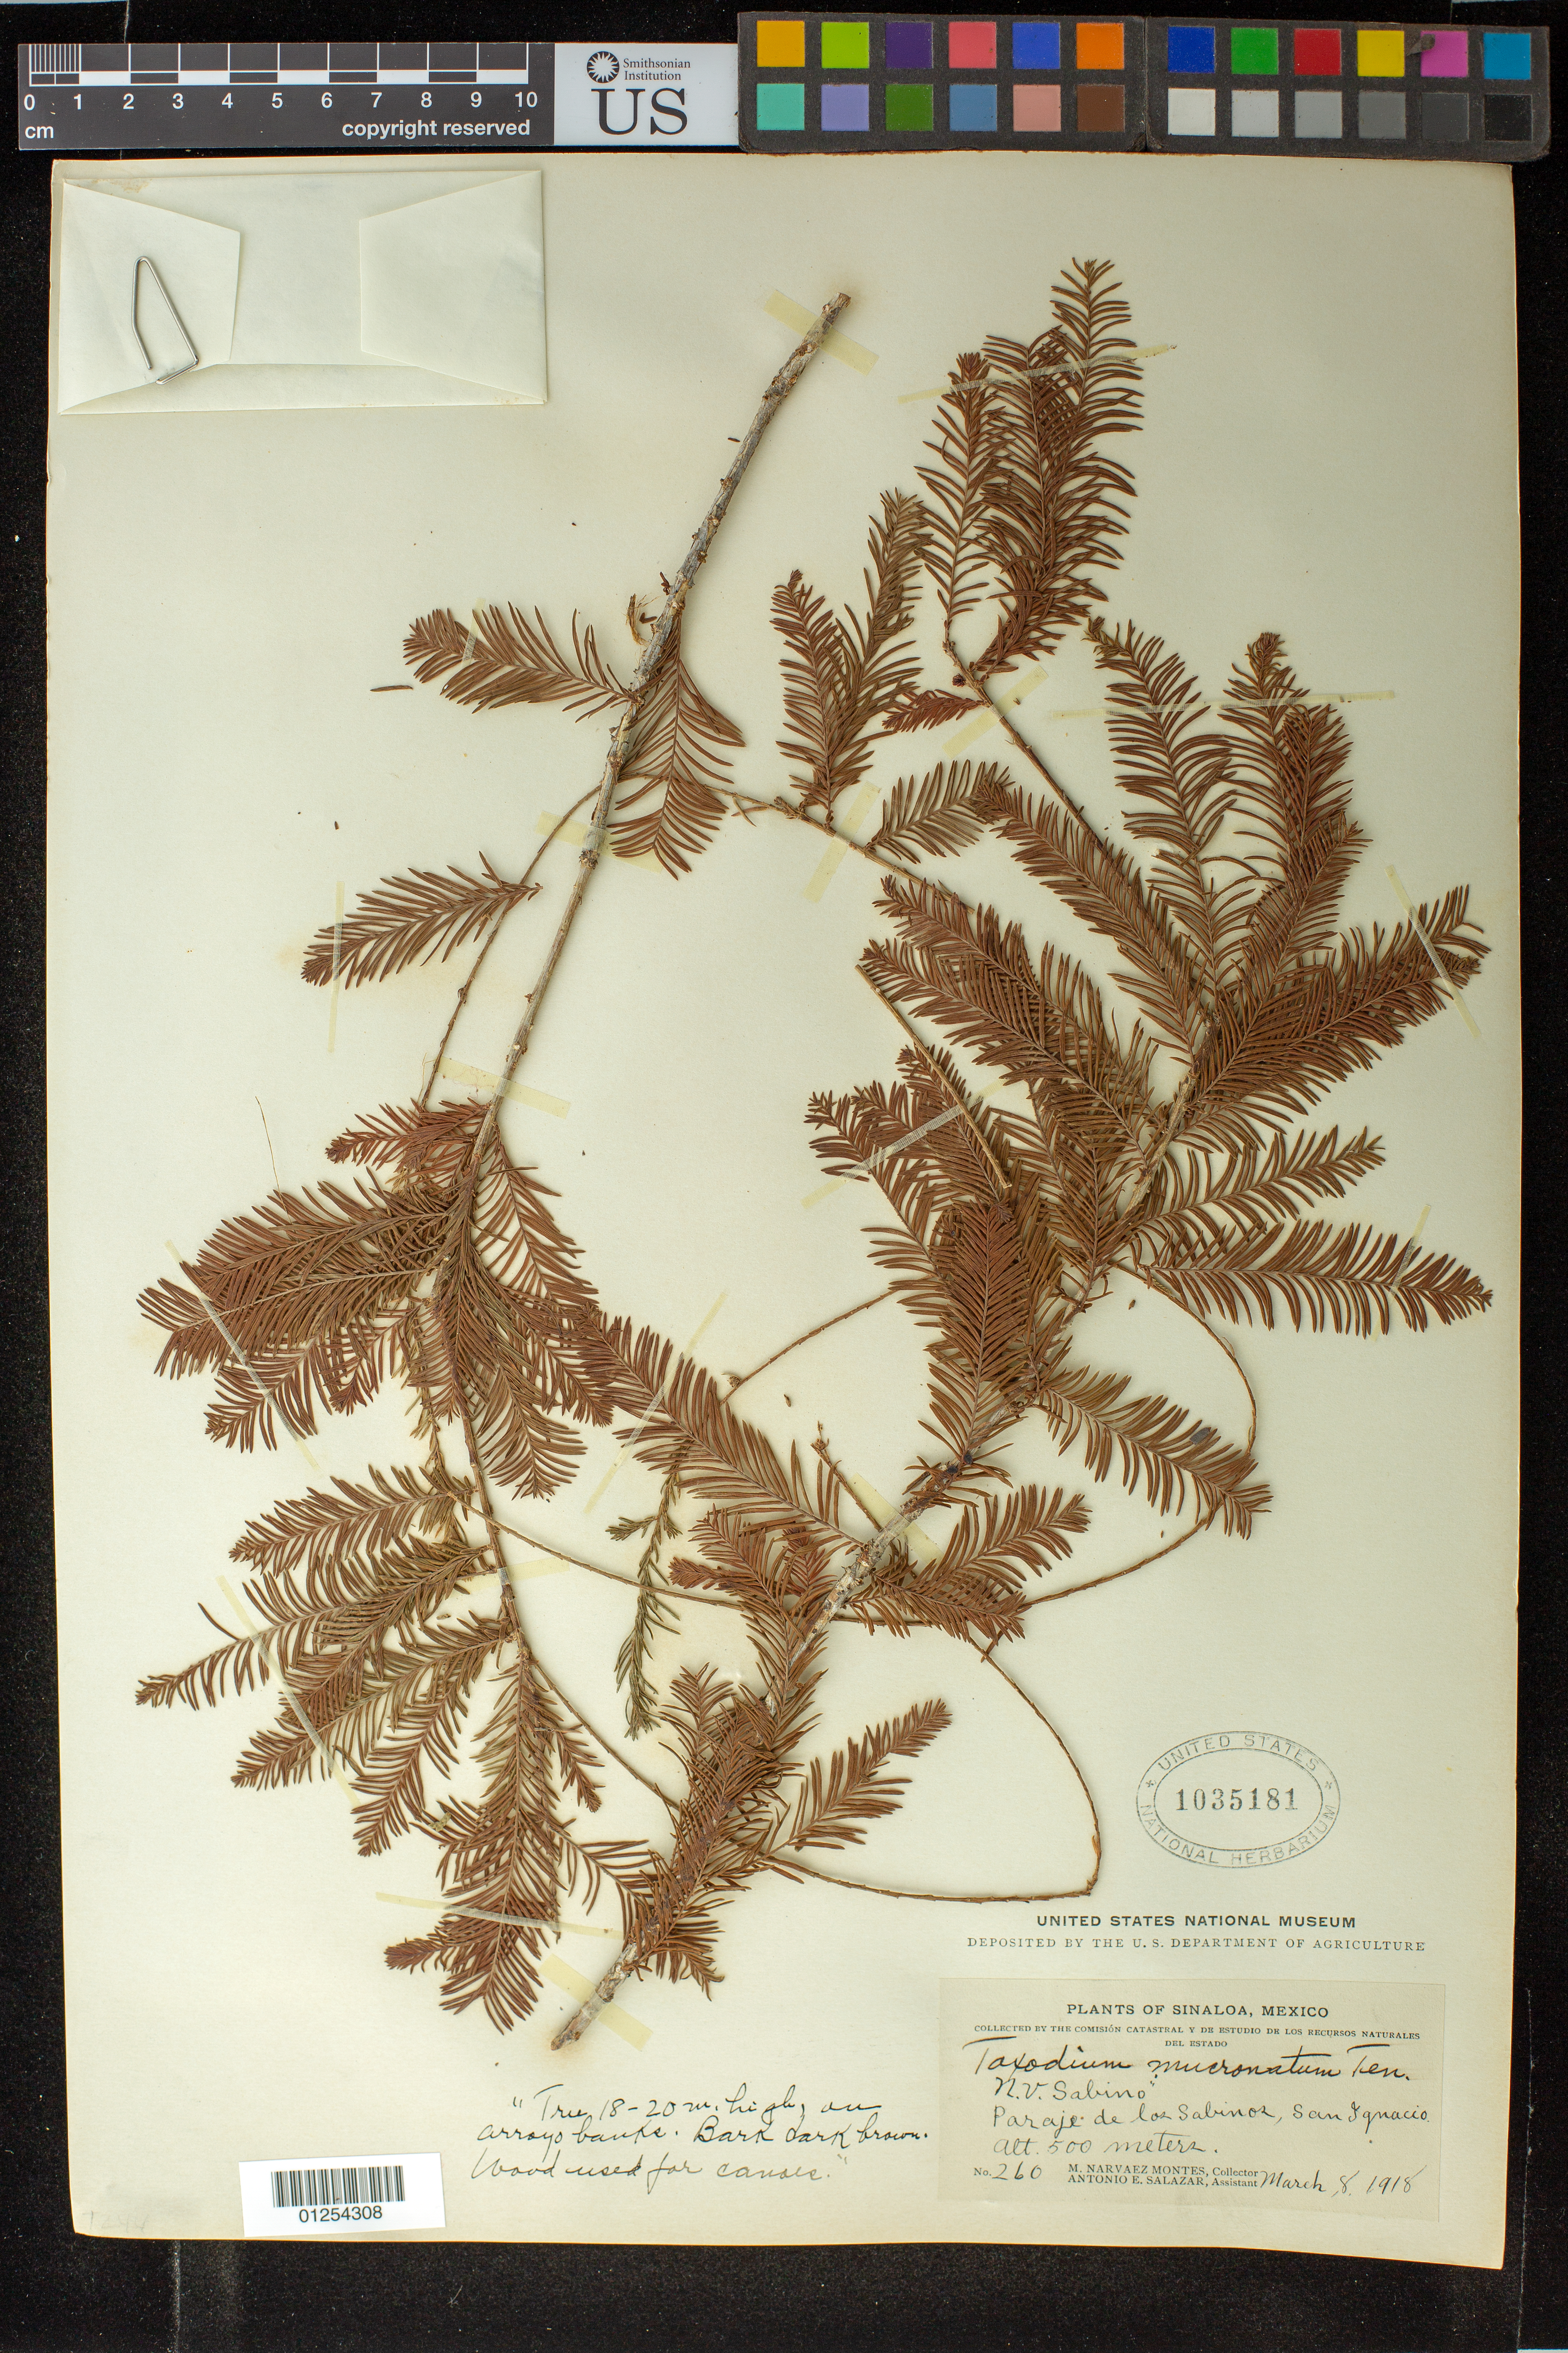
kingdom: Plantae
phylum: Tracheophyta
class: Pinopsida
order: Pinales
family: Cupressaceae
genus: Taxodium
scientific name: Taxodium mucronatum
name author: Ten.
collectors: M. Narvaez-Montes & A. E. Salazar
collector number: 260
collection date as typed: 08 Mar 1918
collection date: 1918-03-08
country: Mexico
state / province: Sinaloa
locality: Paraje de los "Salinos", San Ignacio.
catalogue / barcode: US 1035181